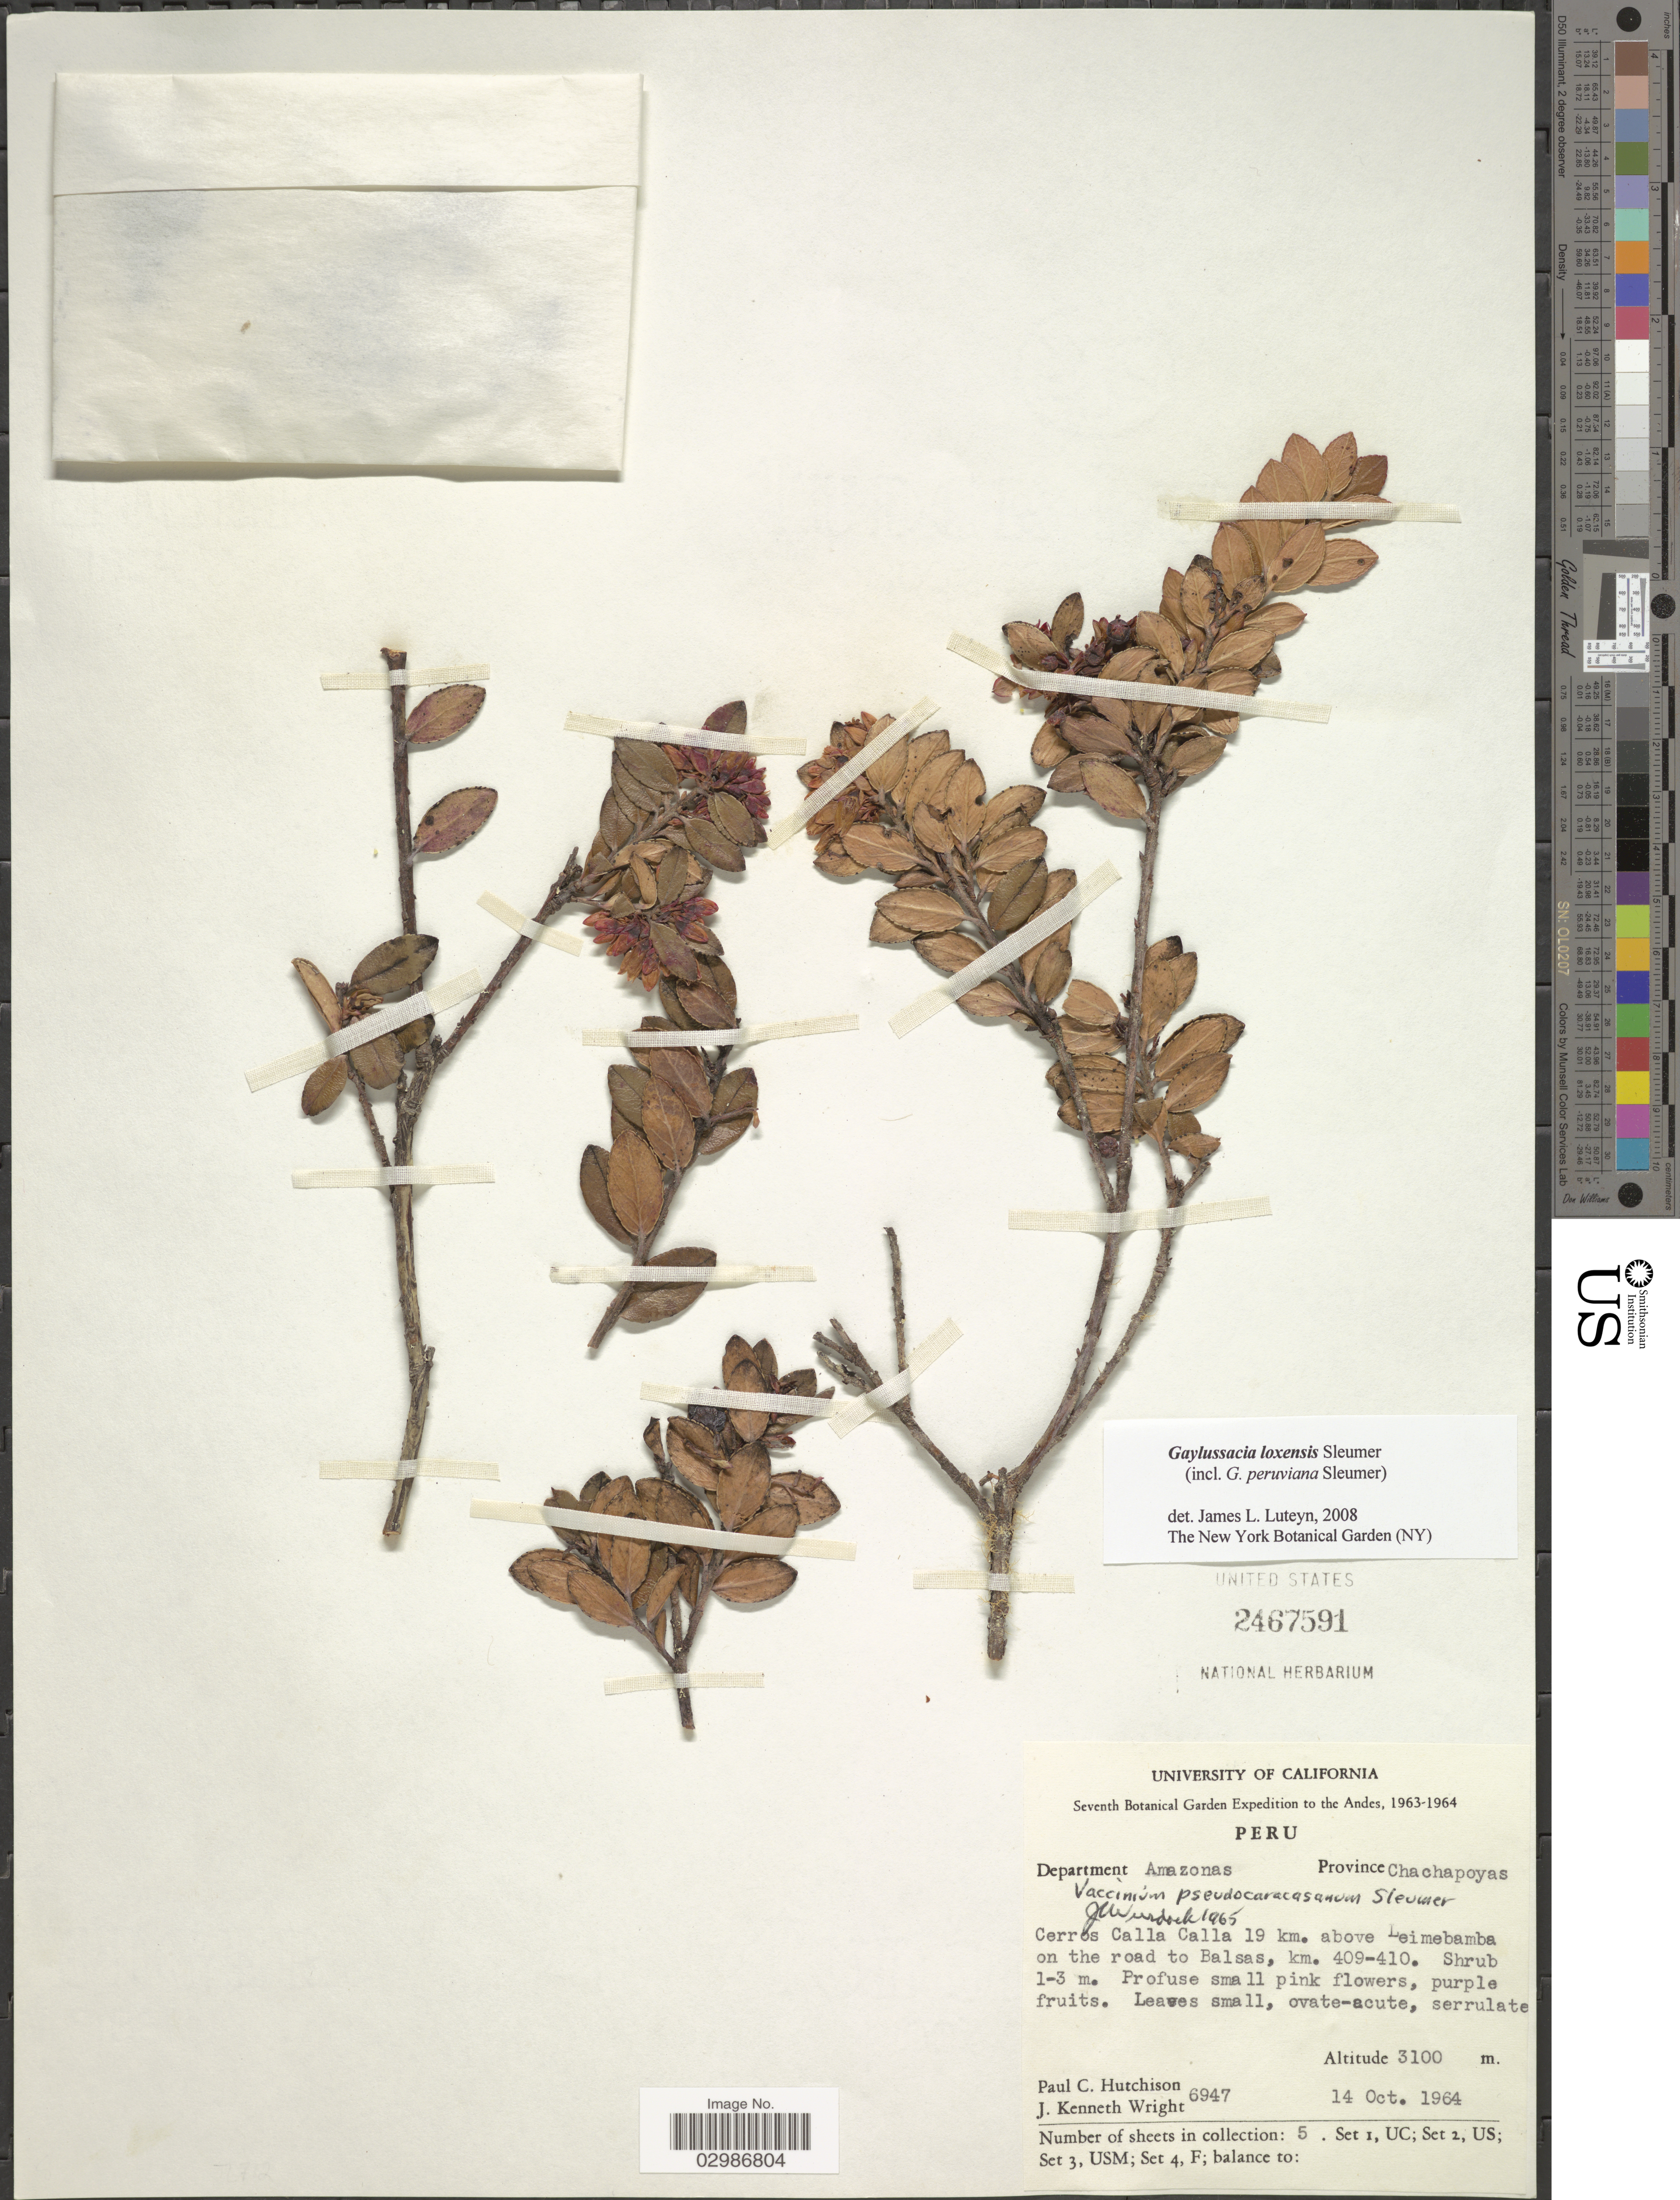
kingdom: Plantae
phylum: Tracheophyta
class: Magnoliopsida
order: Ericales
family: Ericaceae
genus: Gaylussacia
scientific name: Gaylussacia loxensis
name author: Sleumer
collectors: P. C. Hutchison & J. K. Wright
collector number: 6947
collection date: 1964-10-14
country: Peru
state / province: Amazonas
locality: The Andes, Department Amazonas, Province Chachapoyas, Cerros Calla Calla 19 km. above Leimebamba on the road to Balsas, km. 409-410.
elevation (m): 3100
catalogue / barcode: US 2467591